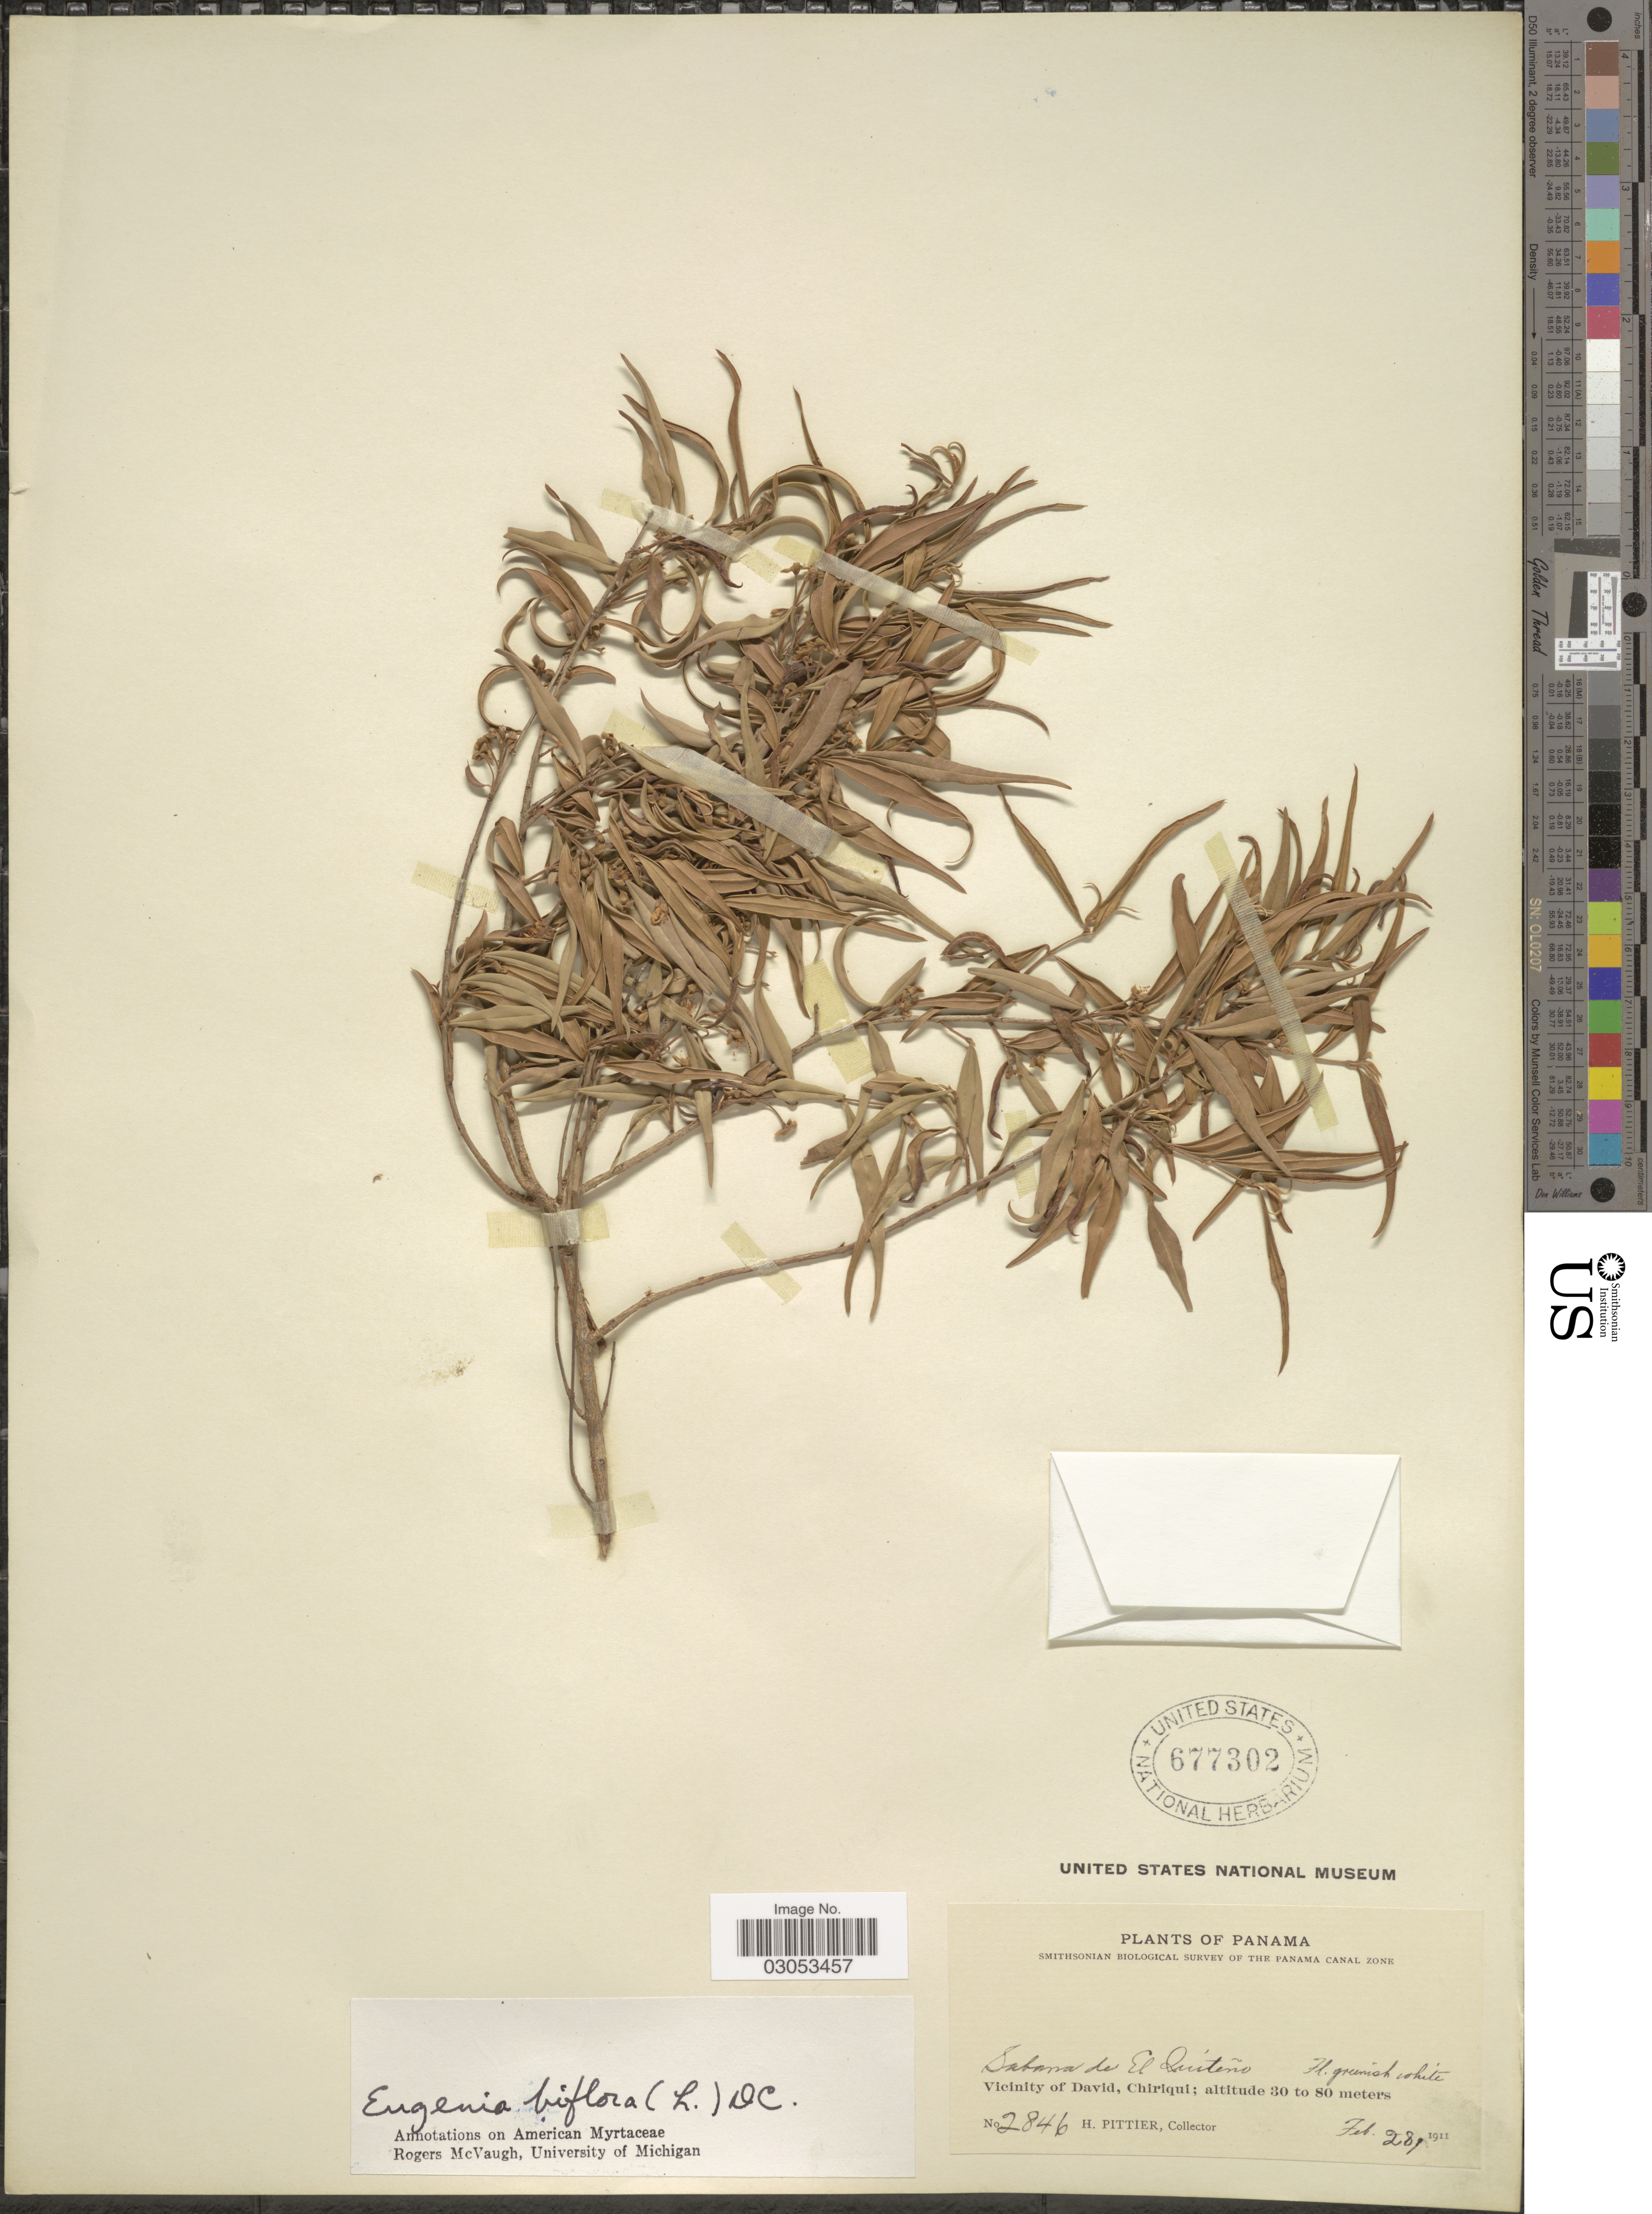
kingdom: Plantae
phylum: Tracheophyta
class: Magnoliopsida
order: Myrtales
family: Myrtaceae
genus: Eugenia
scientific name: Eugenia biflora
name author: (L.) DC.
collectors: H. F. Pittier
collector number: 2846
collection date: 1911-02-28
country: Panama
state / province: Chiriqui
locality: Sabana de El Quiteño. Vicinity of David, Chiriqui.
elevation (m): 30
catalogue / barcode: US 677302